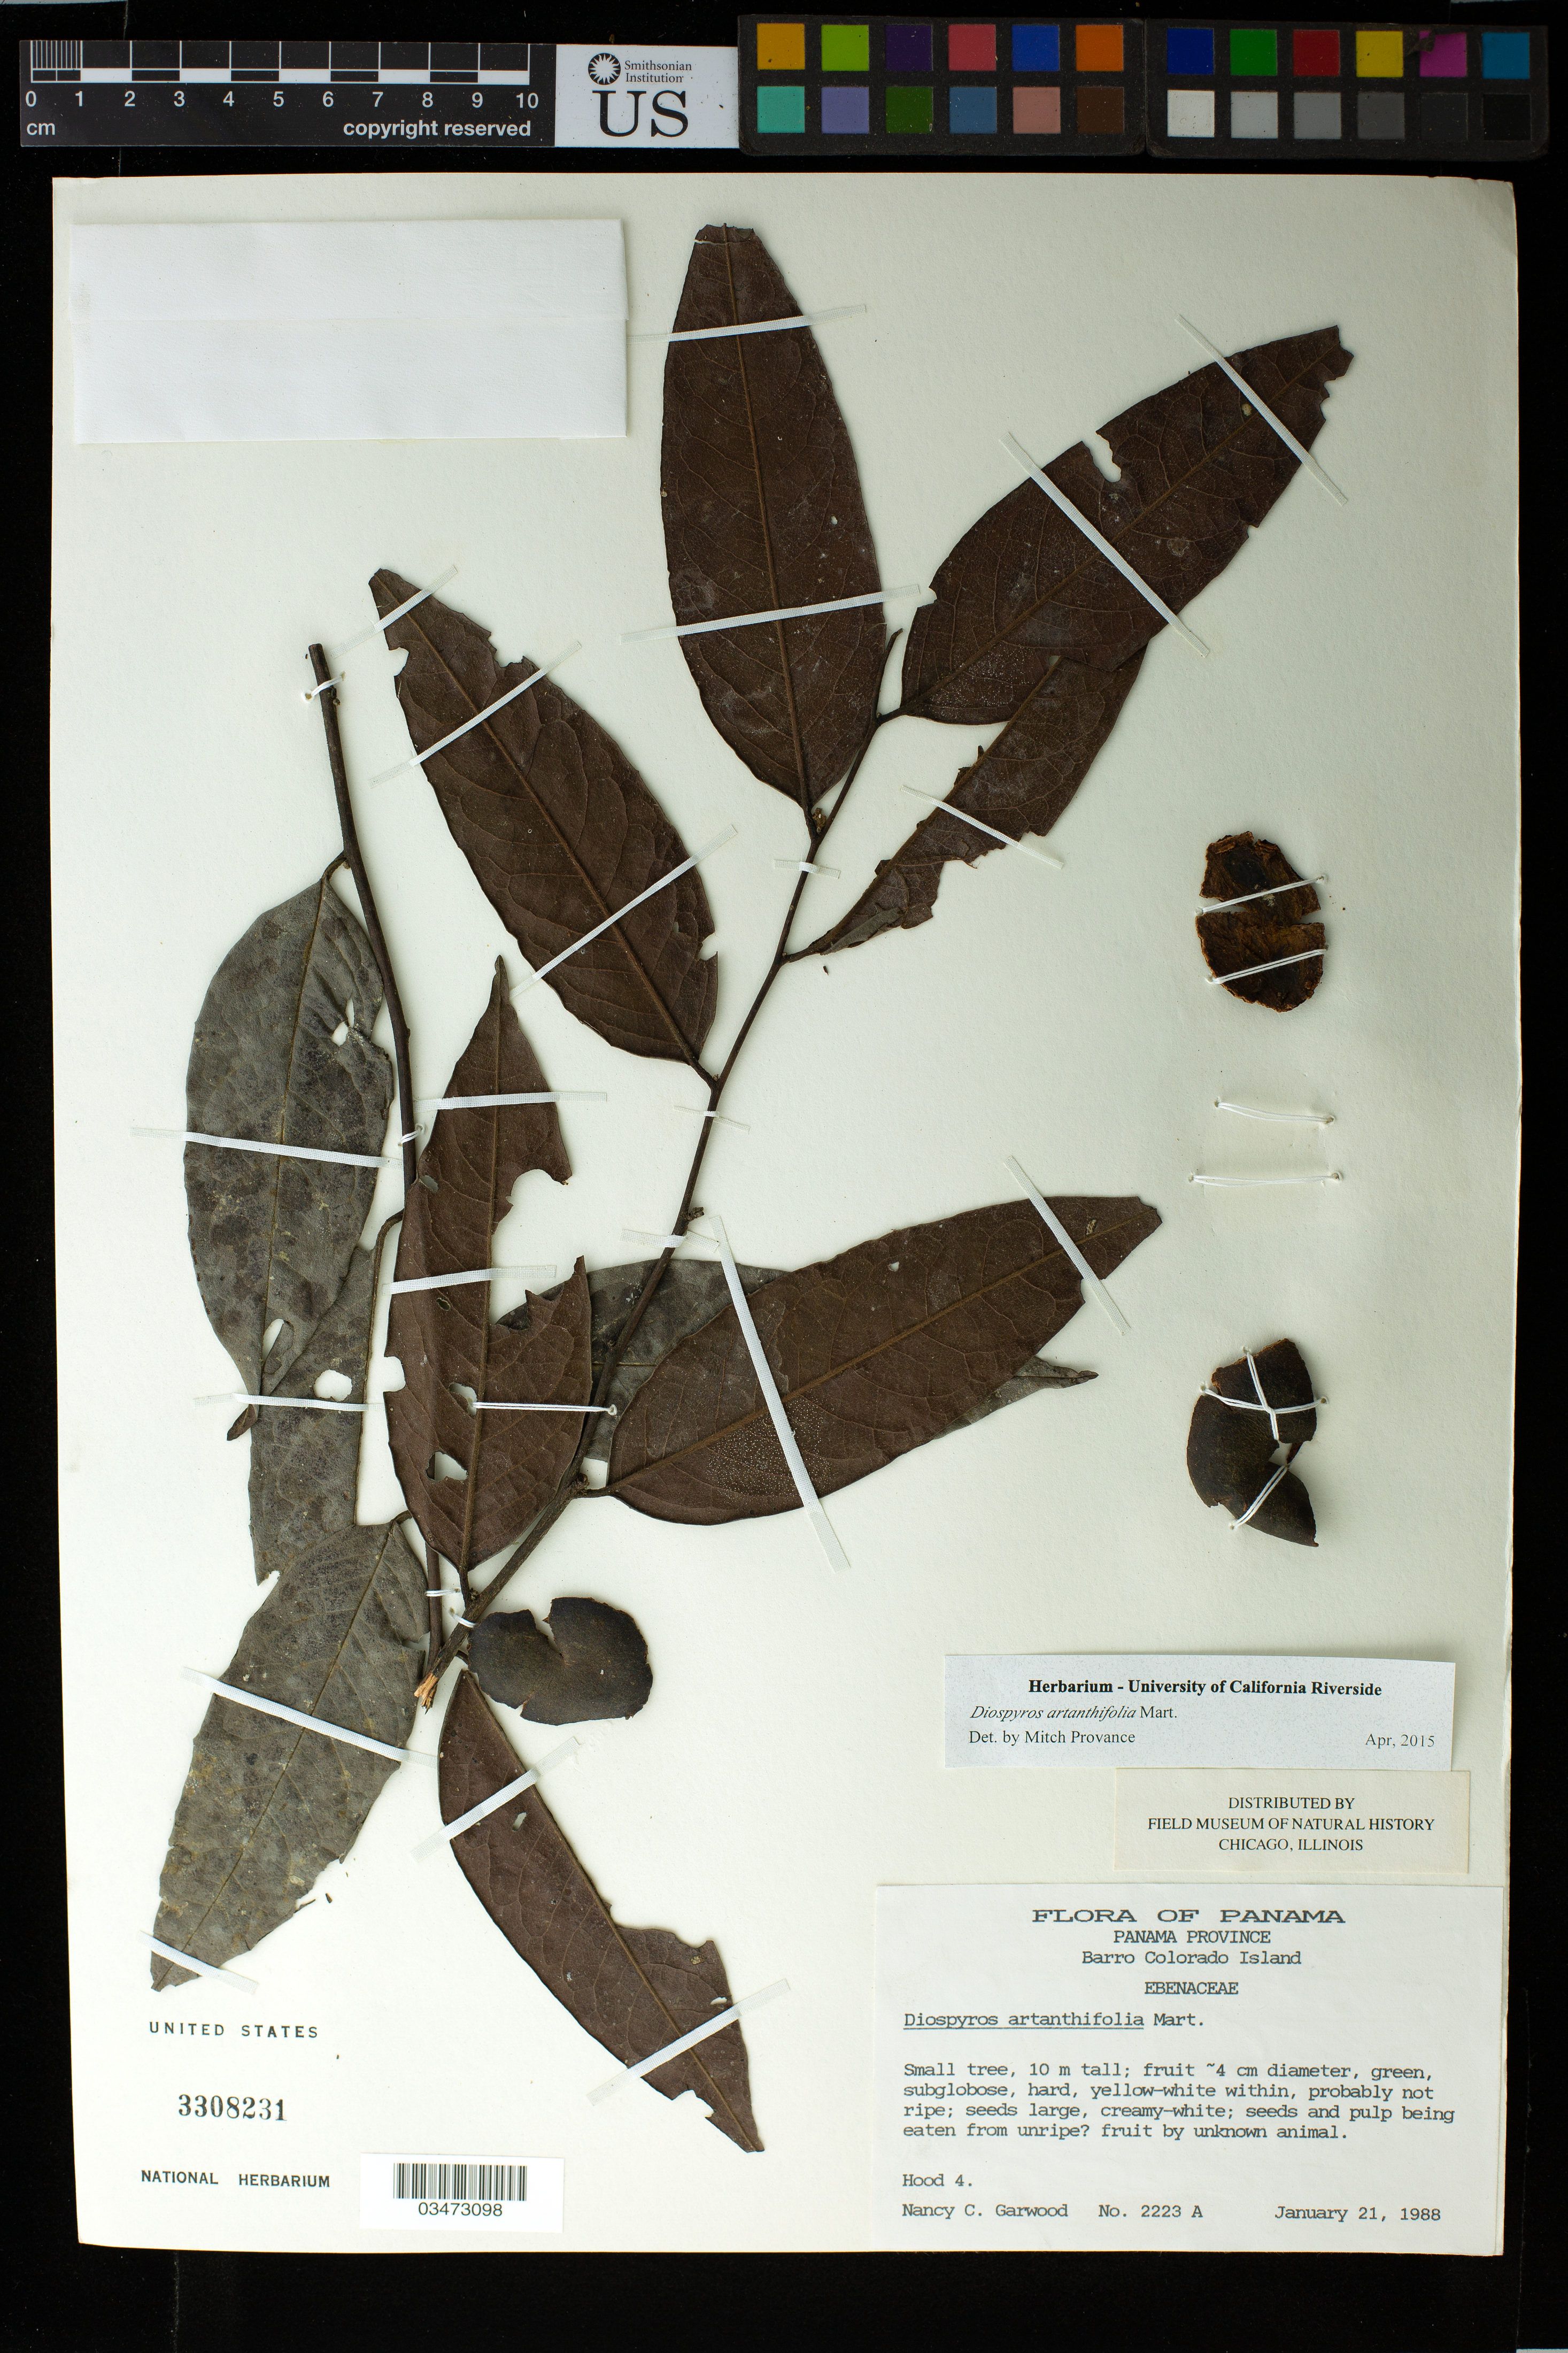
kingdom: Plantae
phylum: Tracheophyta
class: Magnoliopsida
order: Ericales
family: Ebenaceae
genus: Diospyros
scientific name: Diospyros artanthifolia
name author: Mart. ex Miq.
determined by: Provance, M. C.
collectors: N. C. Garwood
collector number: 2223 A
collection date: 1988-01-21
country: Panama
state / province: Panamá Oeste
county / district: Canal Zone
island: Barro Colorado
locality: Panama Province. Barro Colorado Island. Hood 4.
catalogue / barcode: US 3308231